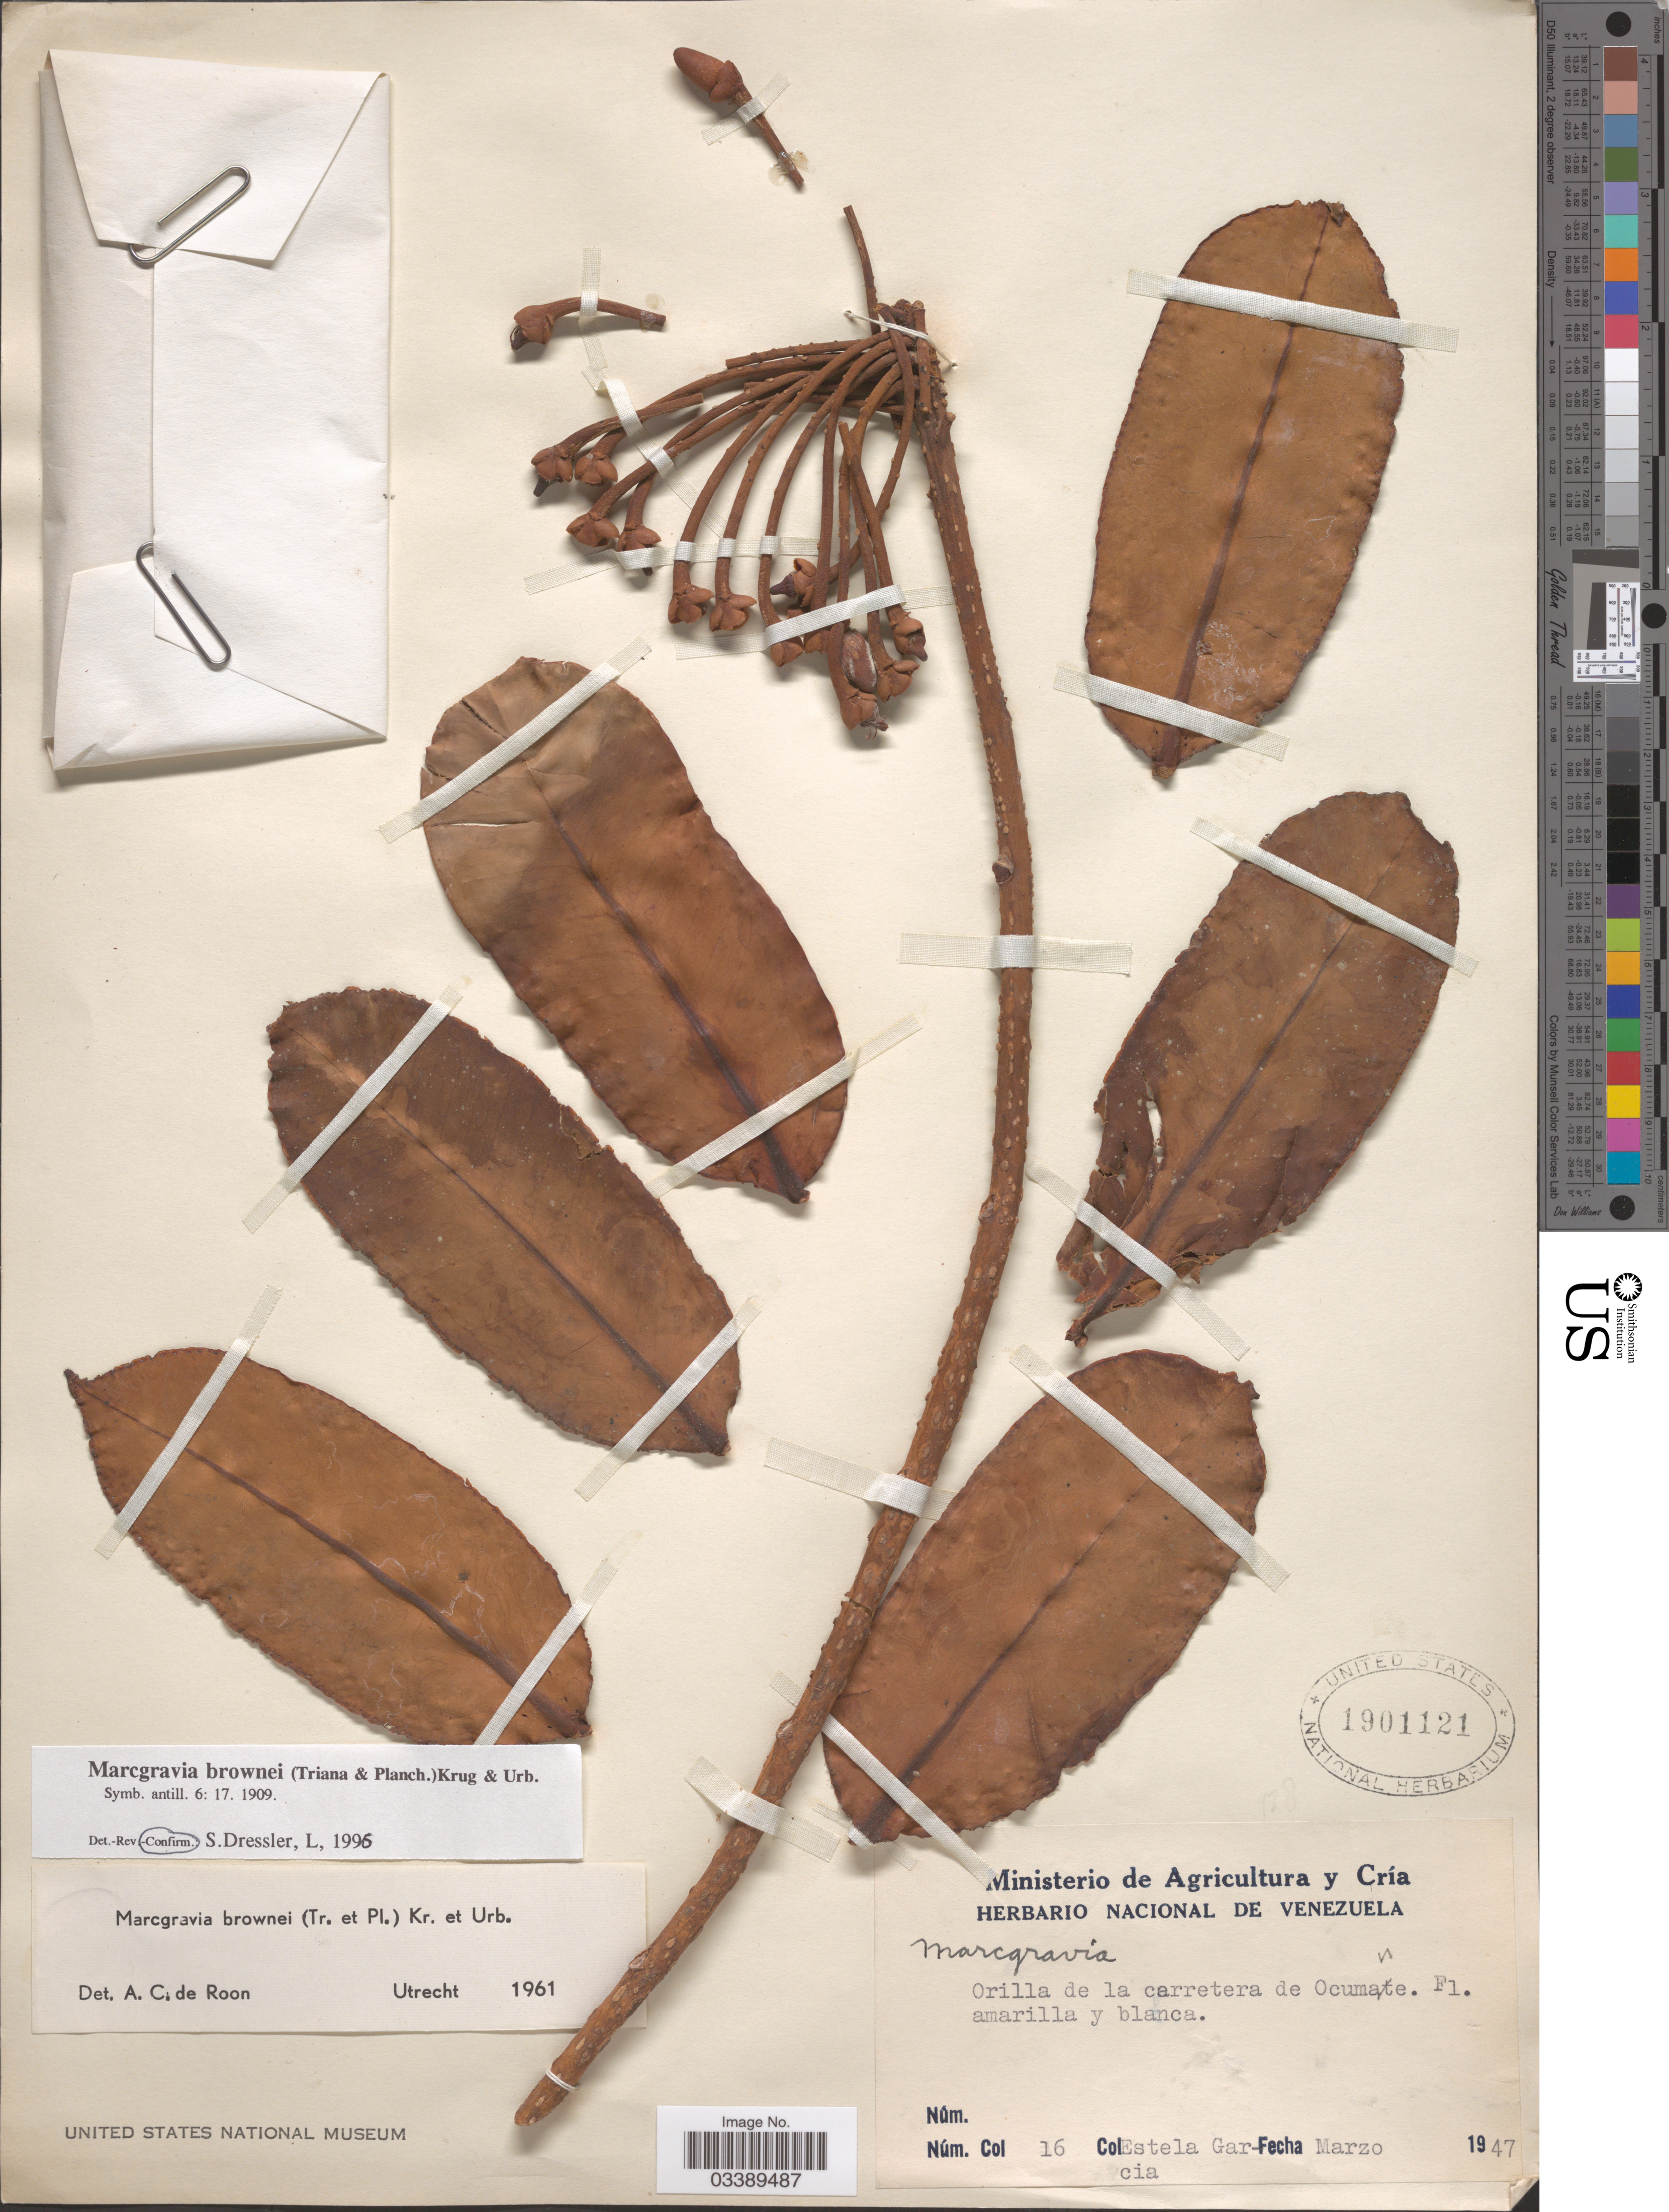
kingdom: Plantae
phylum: Tracheophyta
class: Magnoliopsida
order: Ericales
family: Marcgraviaceae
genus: Marcgravia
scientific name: Marcgravia brownei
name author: (Triana & Planch.) Krug & Urb.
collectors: E. Garcia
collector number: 16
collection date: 1947-03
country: Venezuela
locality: Orilla de la carretera de Ocumante.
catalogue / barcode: US 1901121